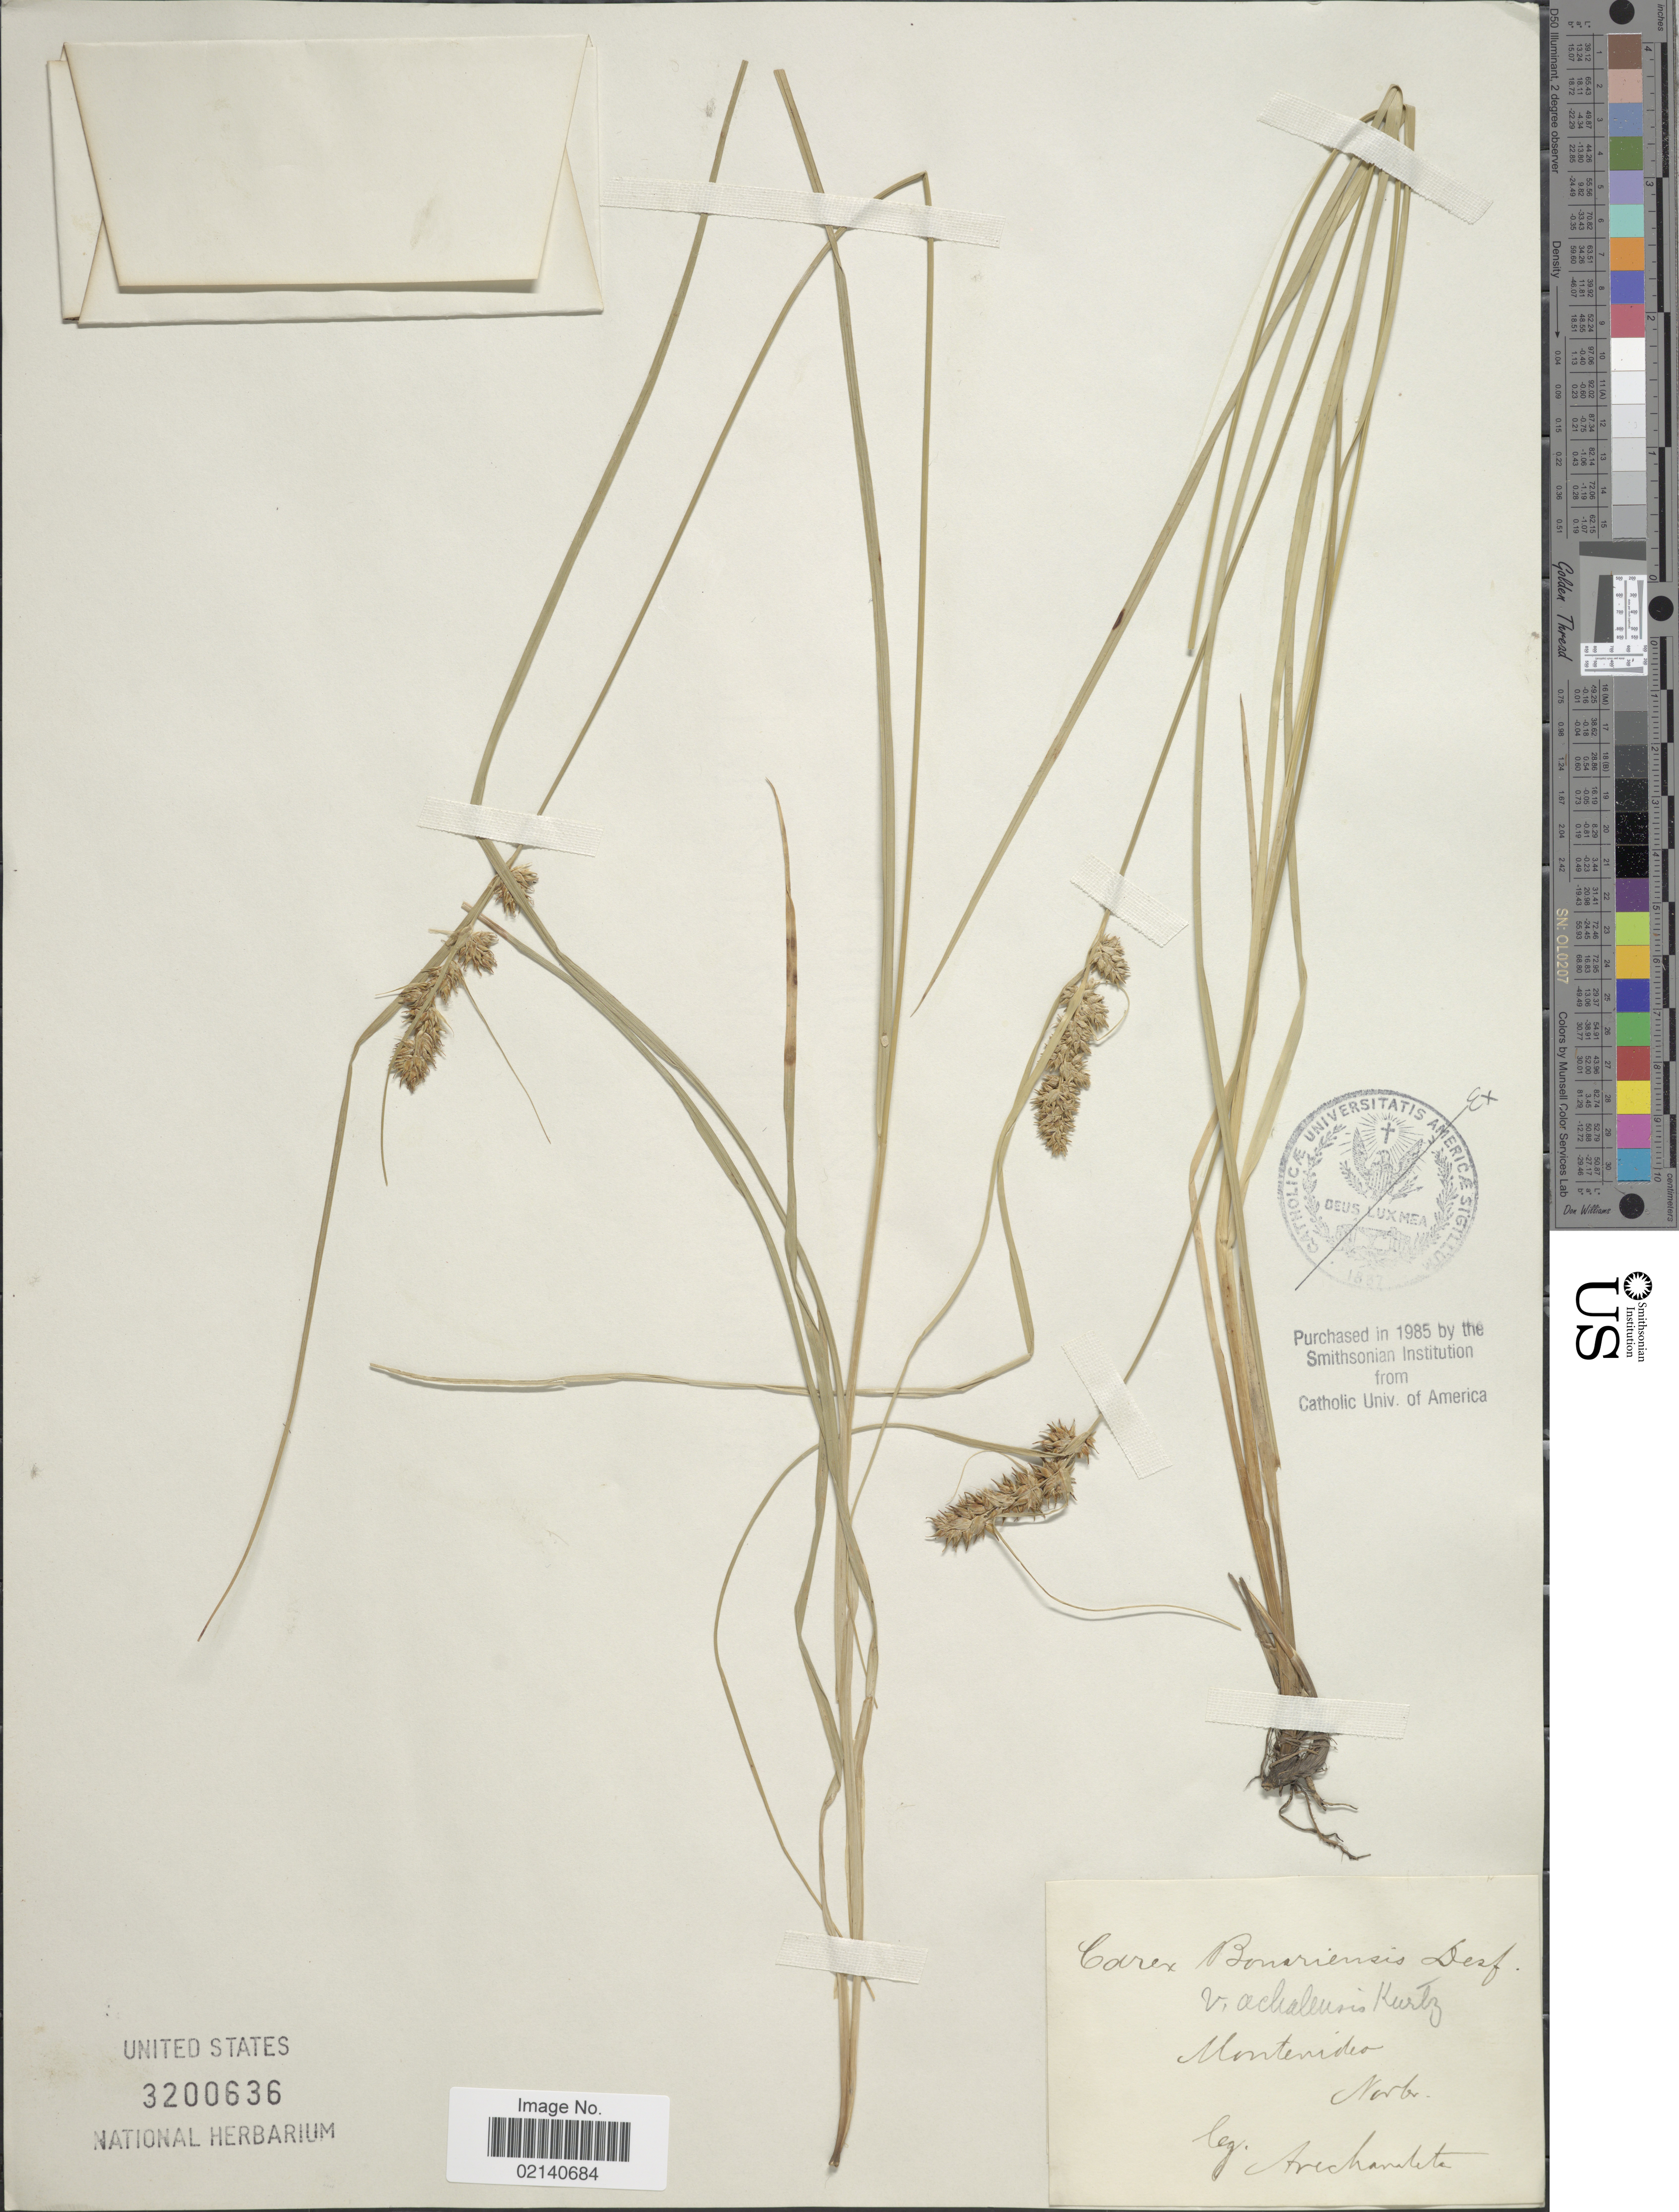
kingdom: Plantae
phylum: Tracheophyta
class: Liliopsida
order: Poales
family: Cyperaceae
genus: Carex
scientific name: Carex feddeana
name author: H. Pfeiff.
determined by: Jimnéz-Mejias, Pedro, (UPOS), Universidad Pablo de Olavide (SPAIN)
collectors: J. Arechavaleta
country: Uruguay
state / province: Montevideo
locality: Nerbr [interpreted]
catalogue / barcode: US 3200636